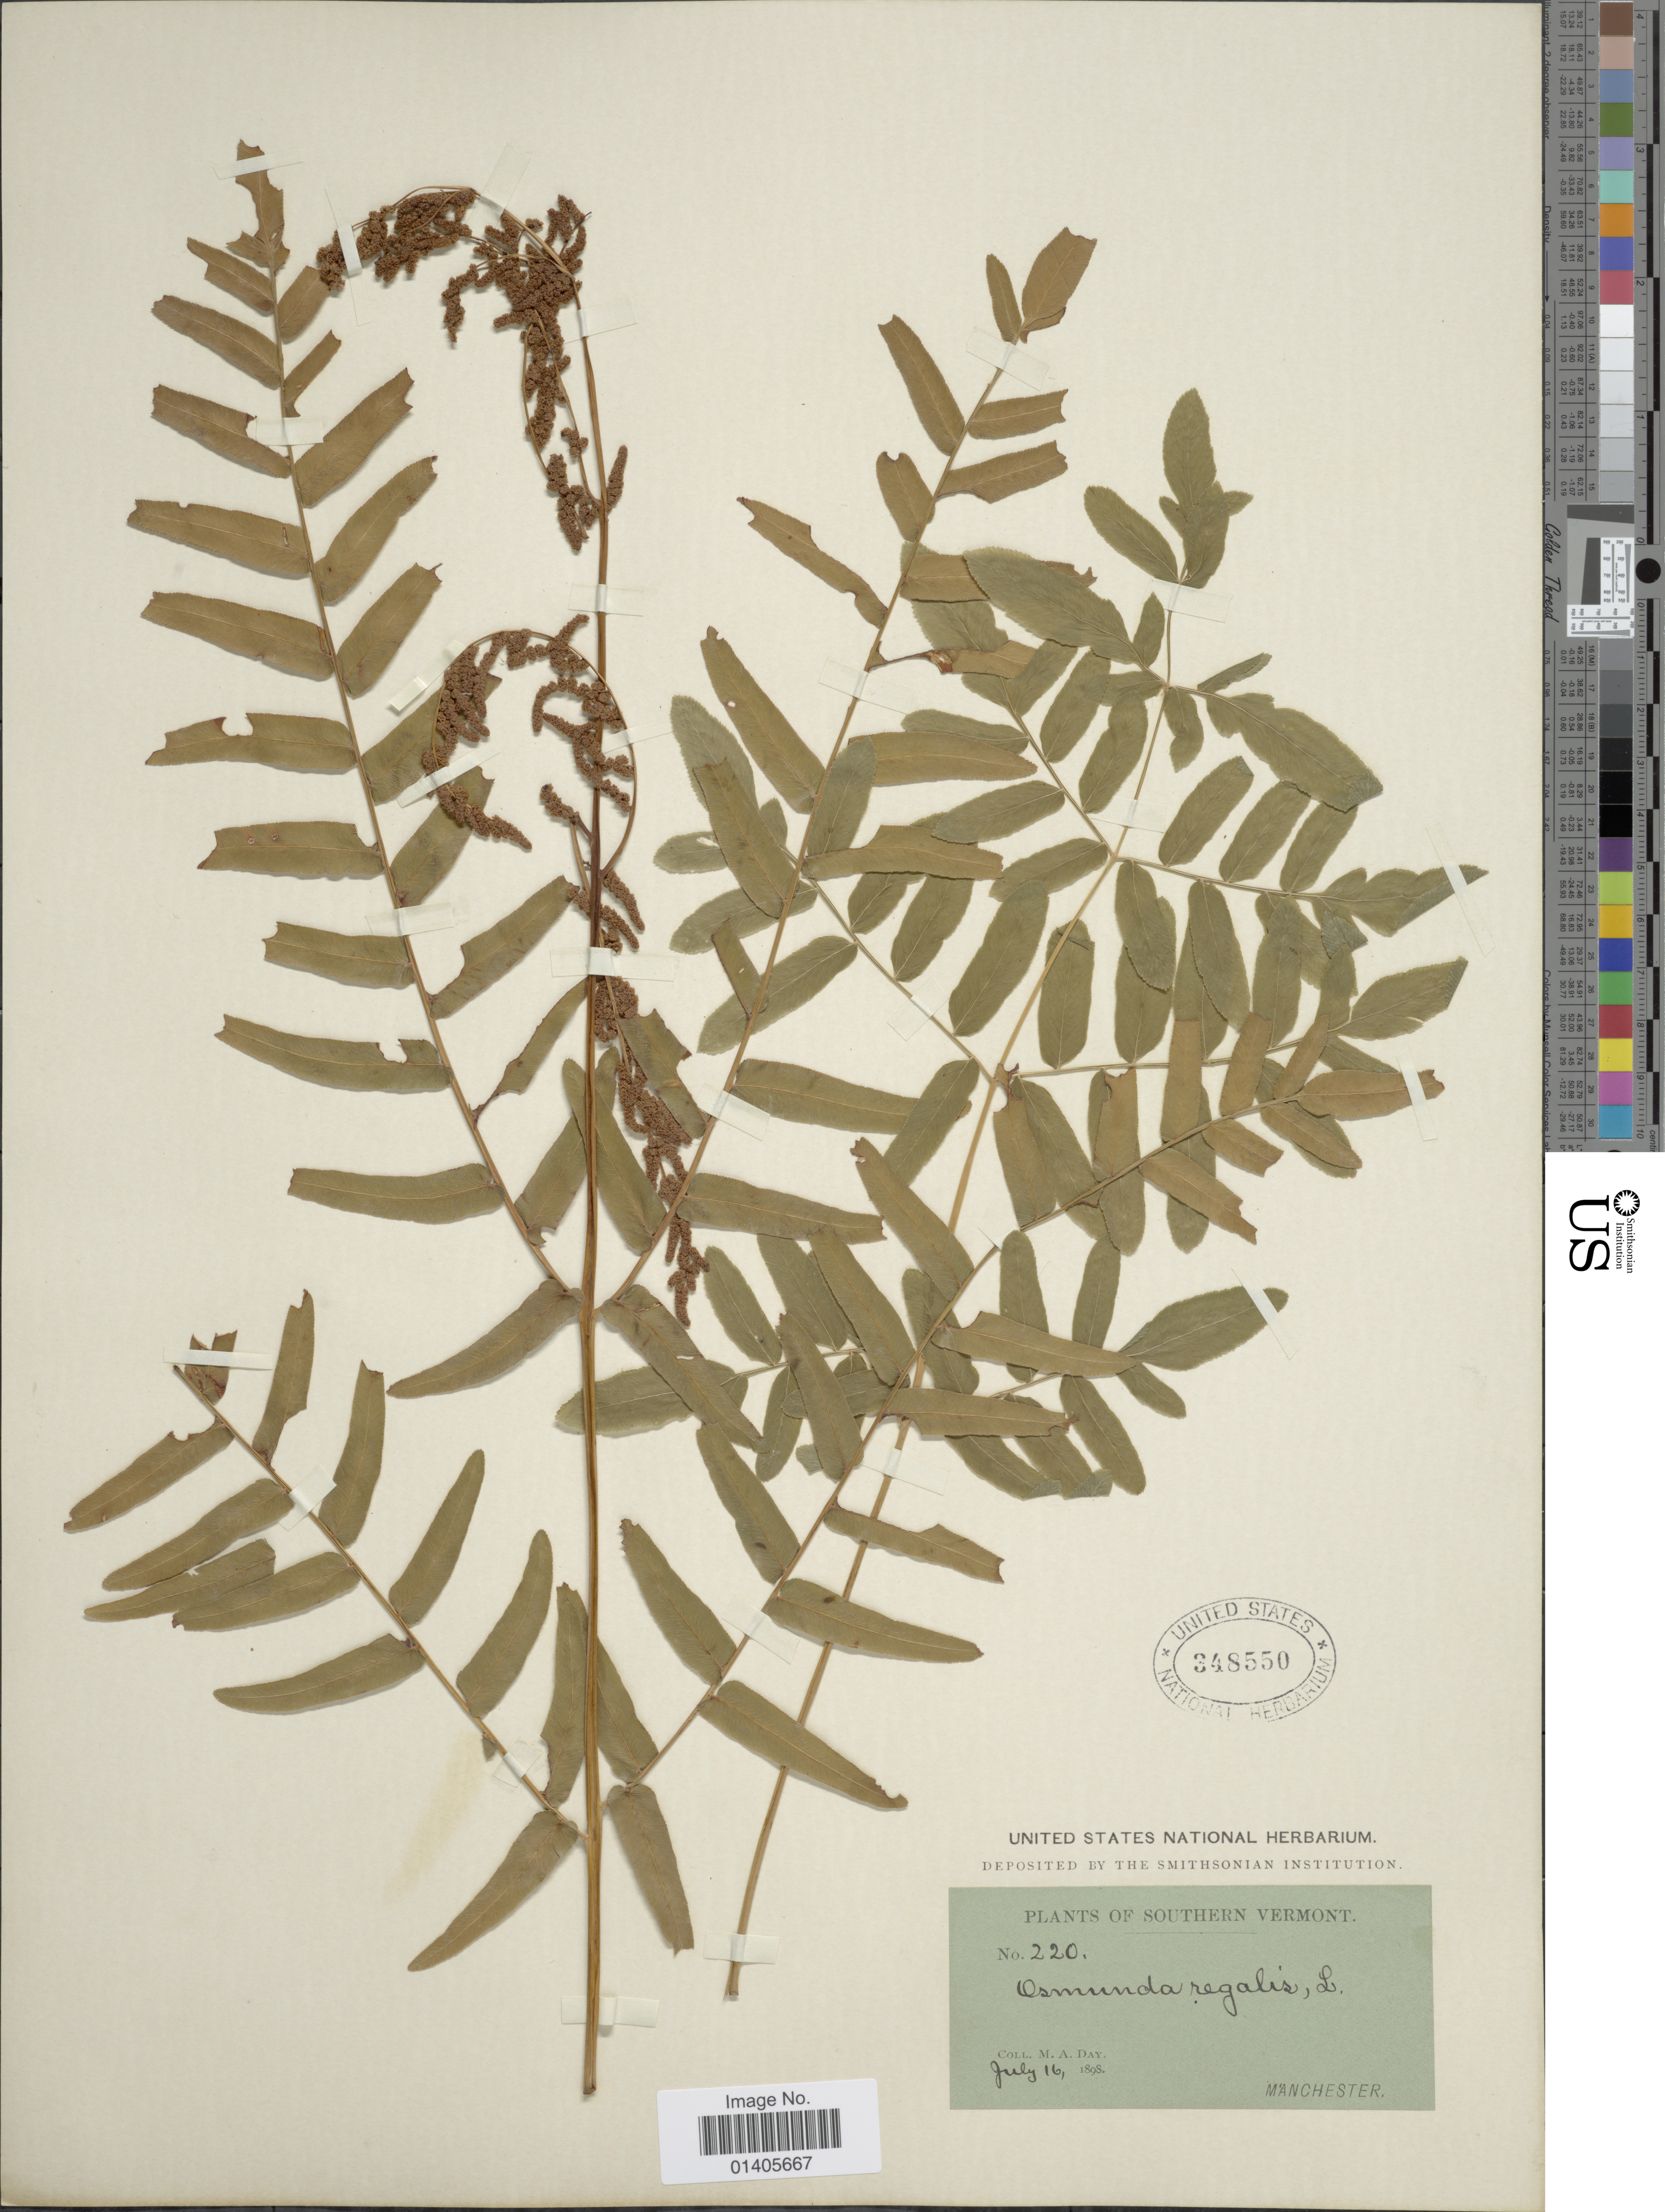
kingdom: Plantae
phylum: Tracheophyta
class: Polypodiopsida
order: Osmundales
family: Osmundaceae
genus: Osmunda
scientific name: Osmunda regalis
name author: L.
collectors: M. Day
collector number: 220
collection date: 1898-07-16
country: United States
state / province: Vermont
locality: Southern Vermont, Manchester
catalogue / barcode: US 348550